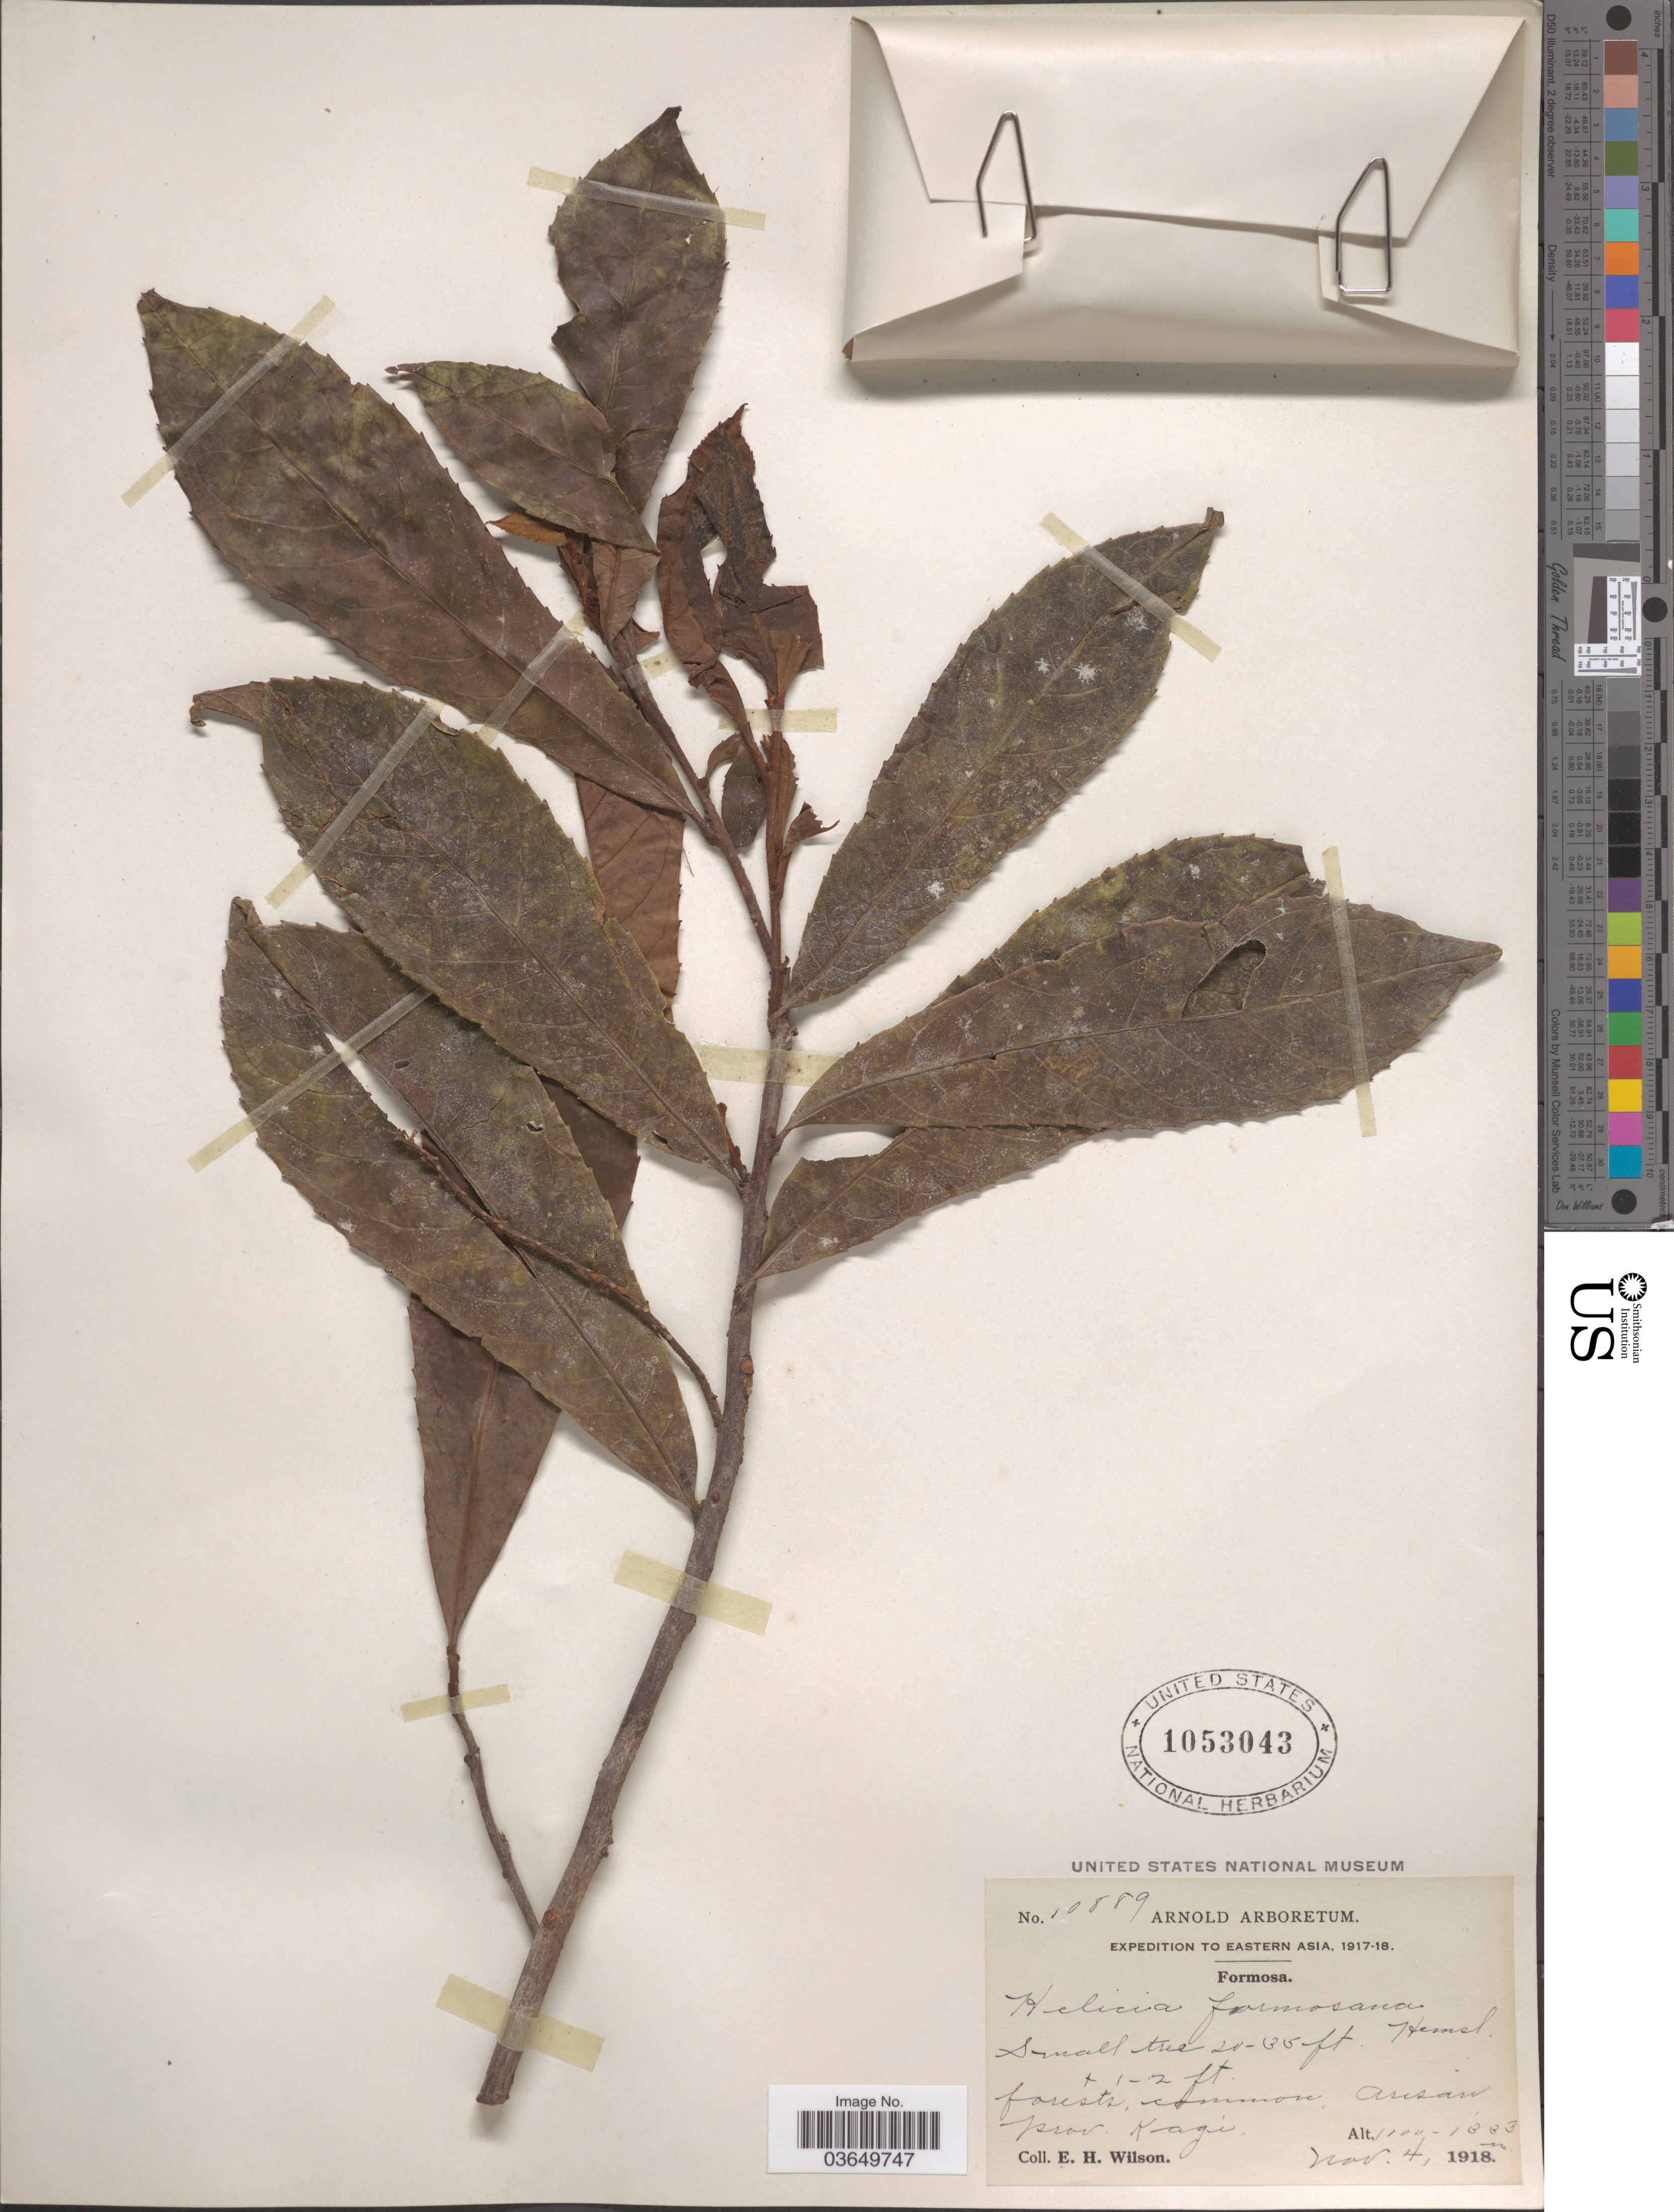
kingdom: Plantae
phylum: Tracheophyta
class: Magnoliopsida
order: Proteales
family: Proteaceae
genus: Helicia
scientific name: Helicia formosana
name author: Hemsl.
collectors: E. Wilson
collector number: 10889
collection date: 1918-11-04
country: Taiwan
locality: Eastern Asia. Formosa. Arisan prov. Kagi.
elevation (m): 1000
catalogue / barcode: US 1053043